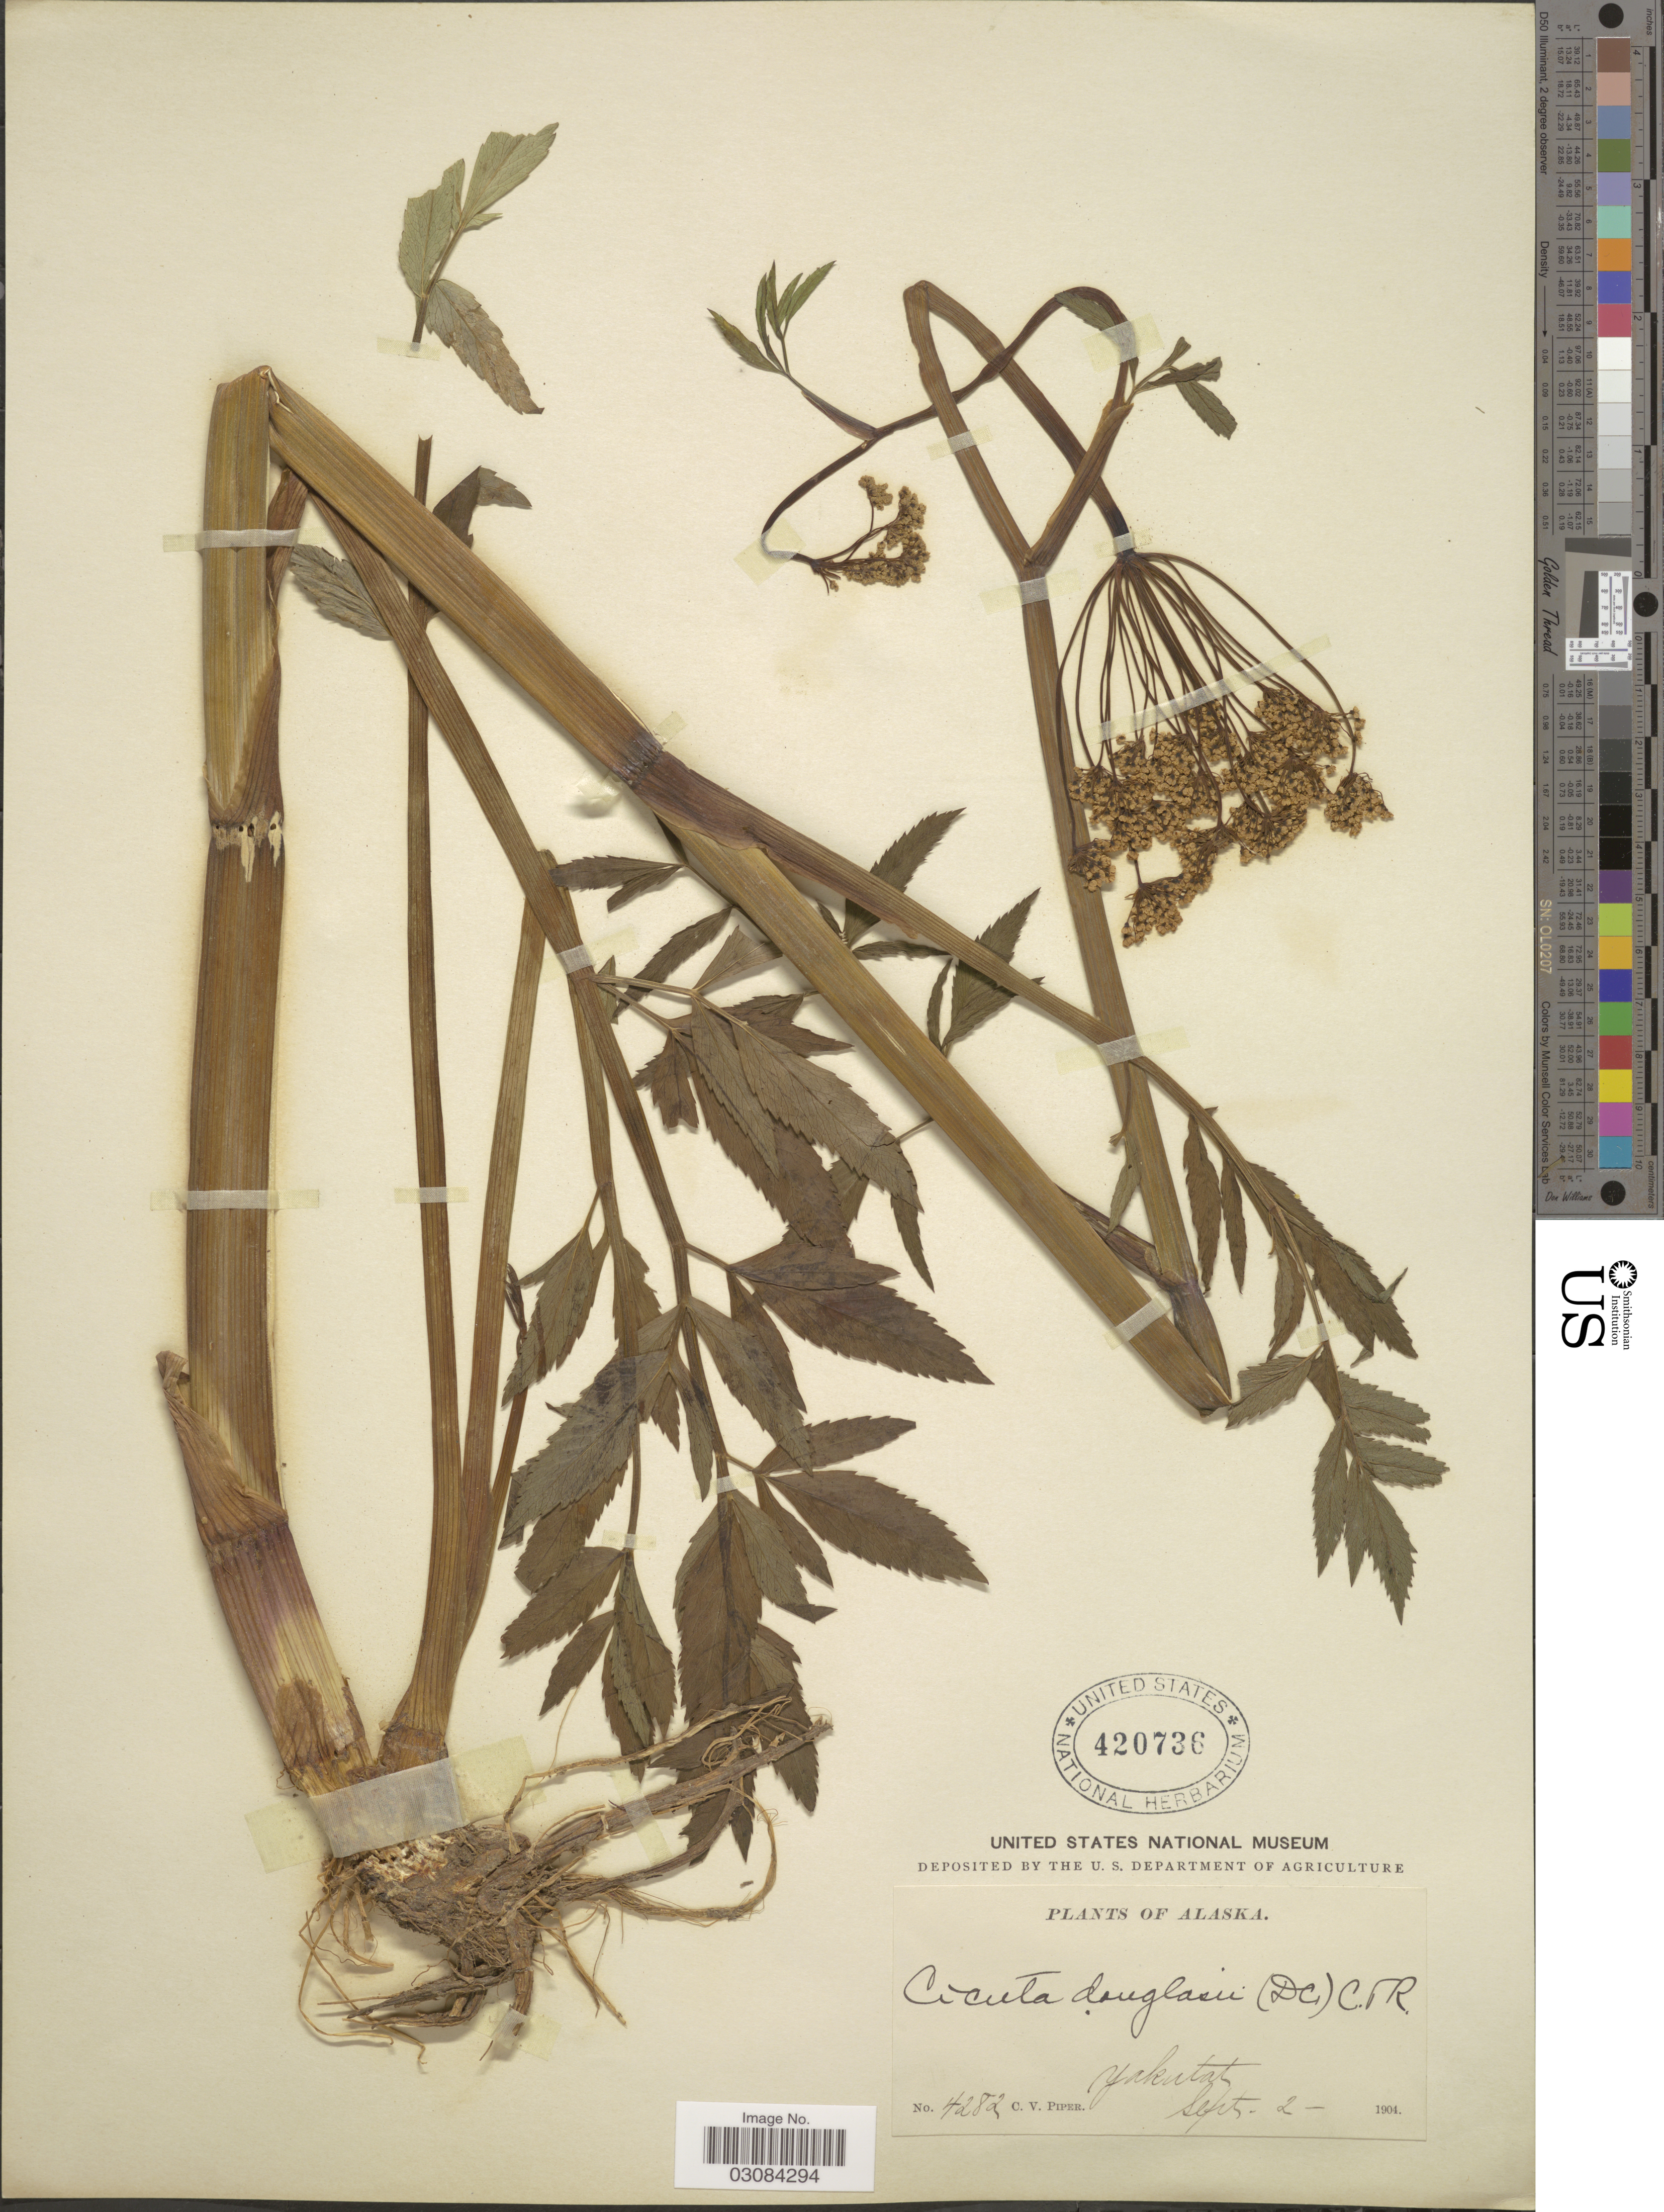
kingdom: Plantae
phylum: Tracheophyta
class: Magnoliopsida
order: Apiales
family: Apiaceae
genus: Cicuta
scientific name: Cicuta douglasii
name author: (DC.) J.M. Coult. & Rose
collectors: C. V. Piper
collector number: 4282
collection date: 1904-09-02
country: United States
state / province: Alaska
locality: Yakutat.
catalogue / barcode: US 420736